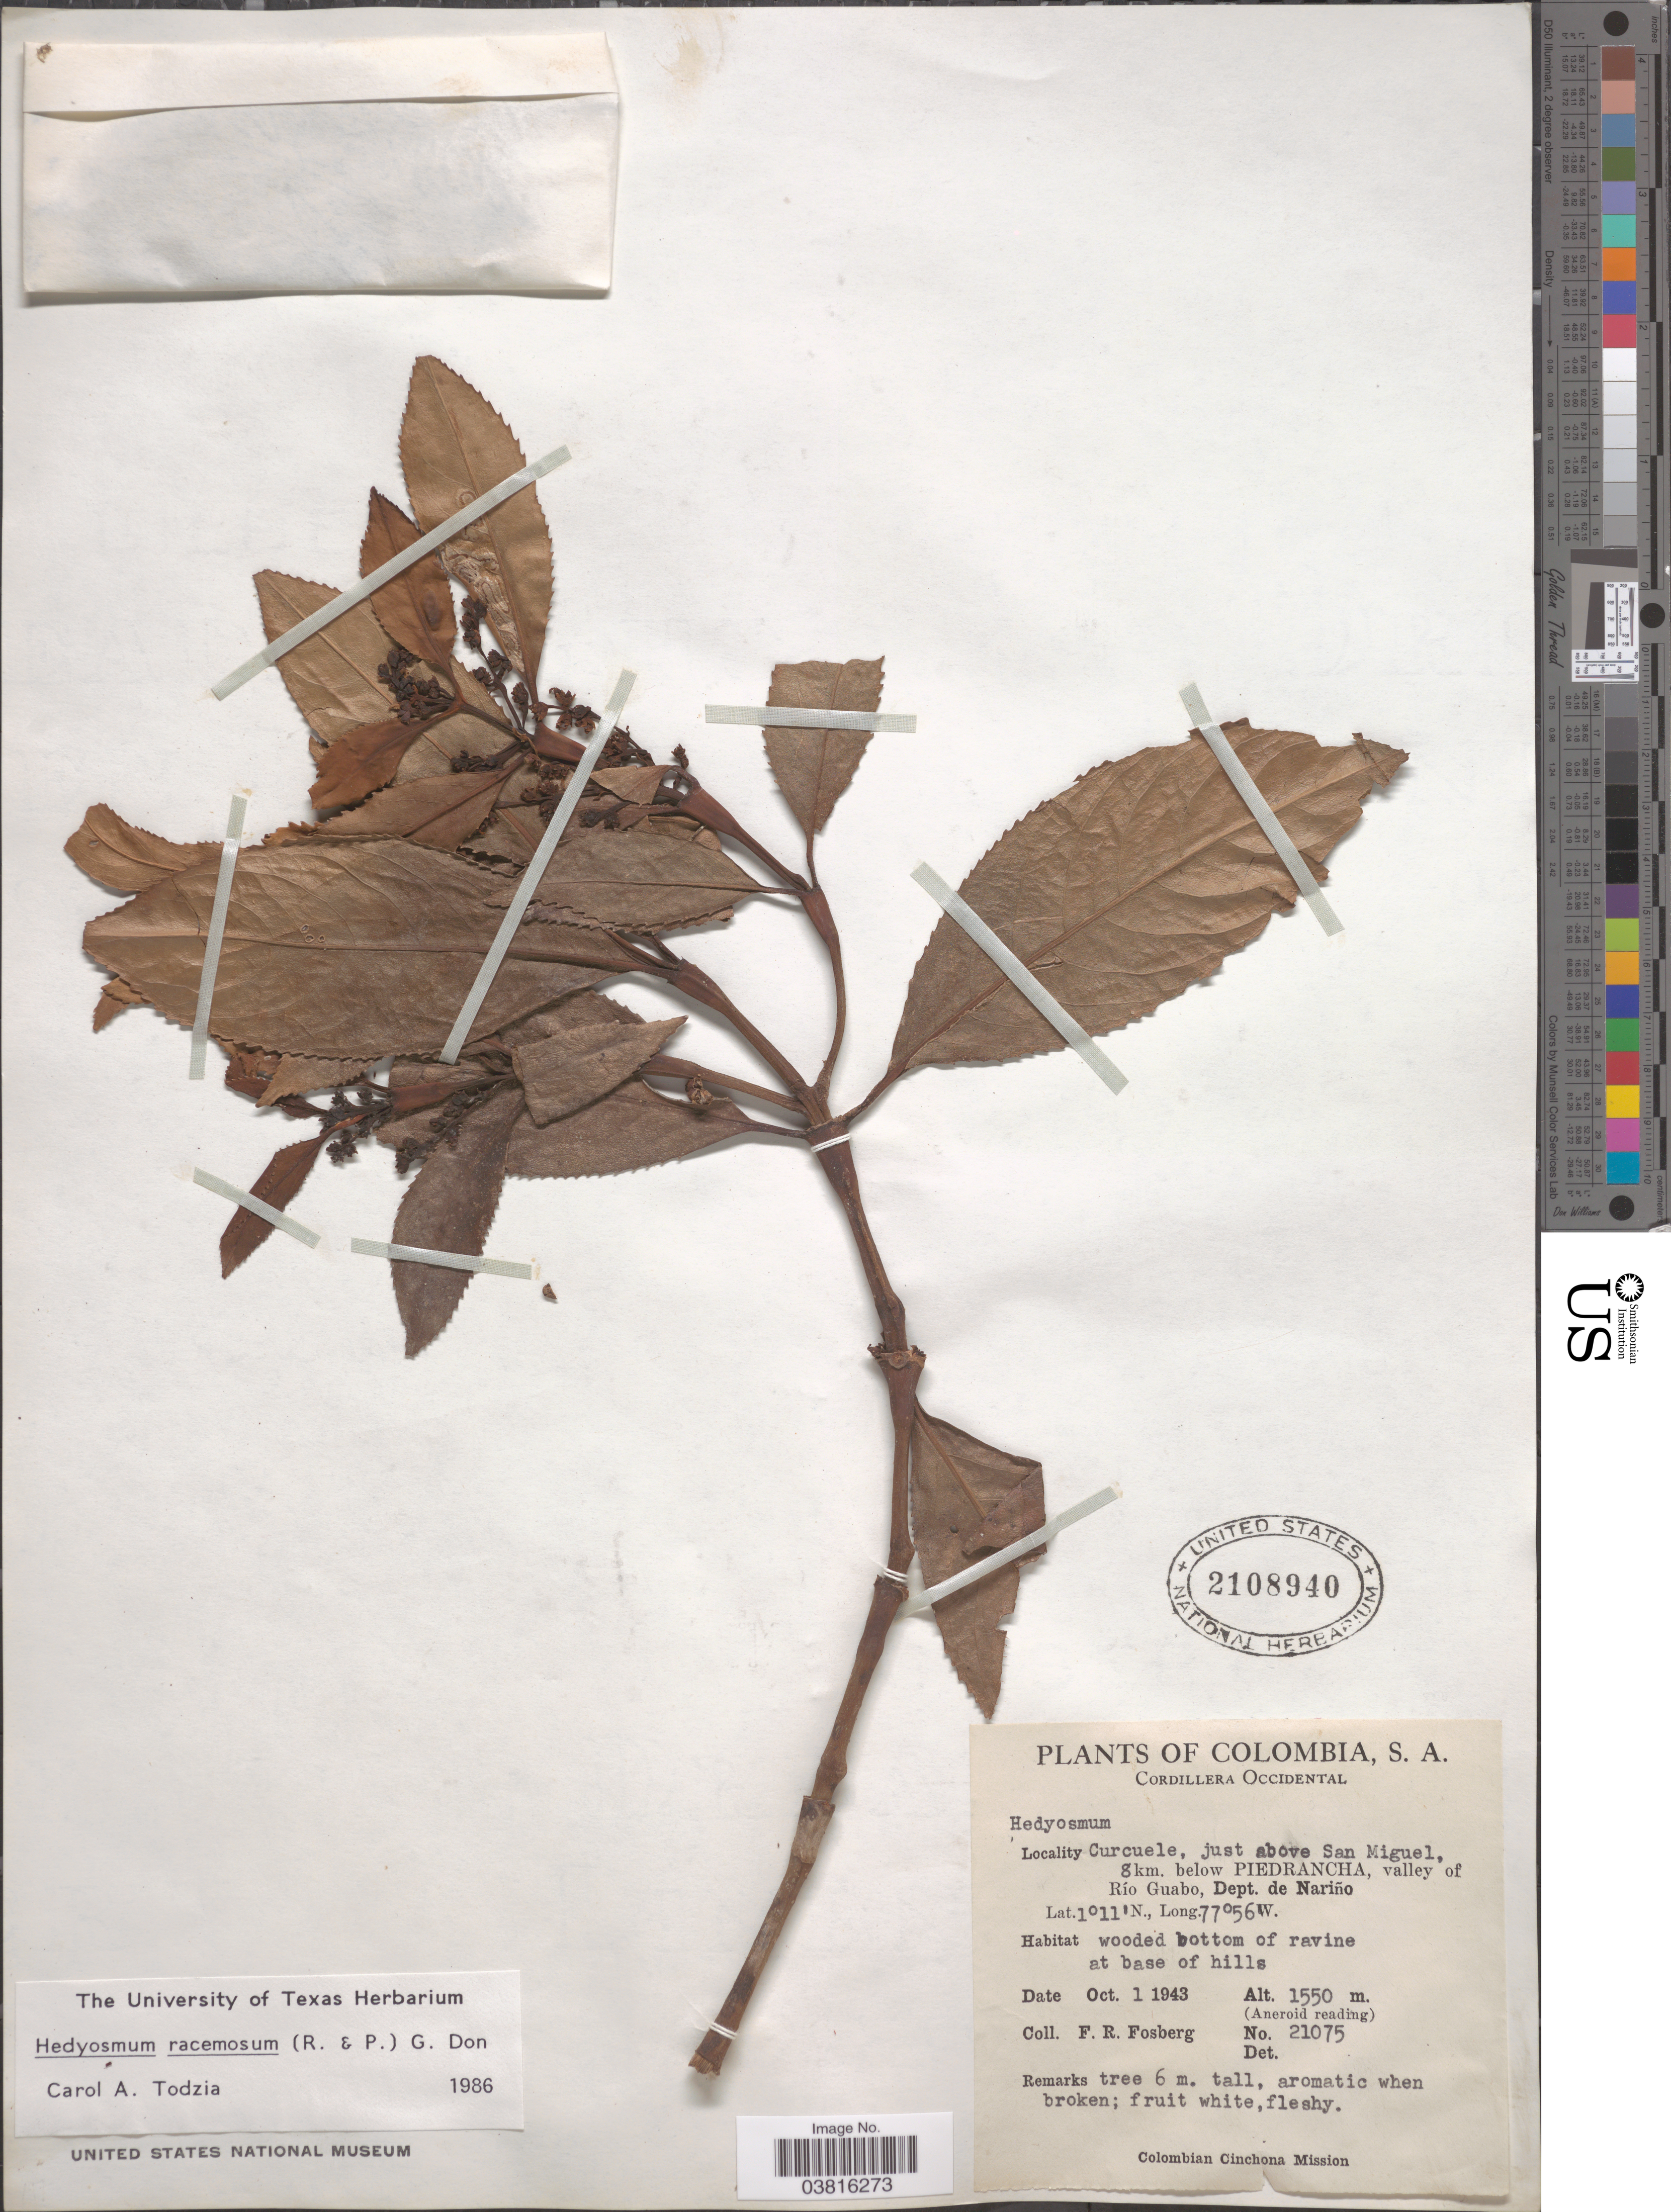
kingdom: Plantae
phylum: Tracheophyta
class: Magnoliopsida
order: Chloranthales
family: Chloranthaceae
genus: Hedyosmum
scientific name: Hedyosmum racemosum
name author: (Ruiz & Pav.) G. Don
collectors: F. R. Fosberg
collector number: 21075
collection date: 1943-10-01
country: Colombia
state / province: Nariño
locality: Cordillera Occidental. Curcuele, just above San Miguel, 8 km. below Piedrancha, valley of Río Guabo, Dept. de Nariño.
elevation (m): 1150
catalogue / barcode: US 2108940